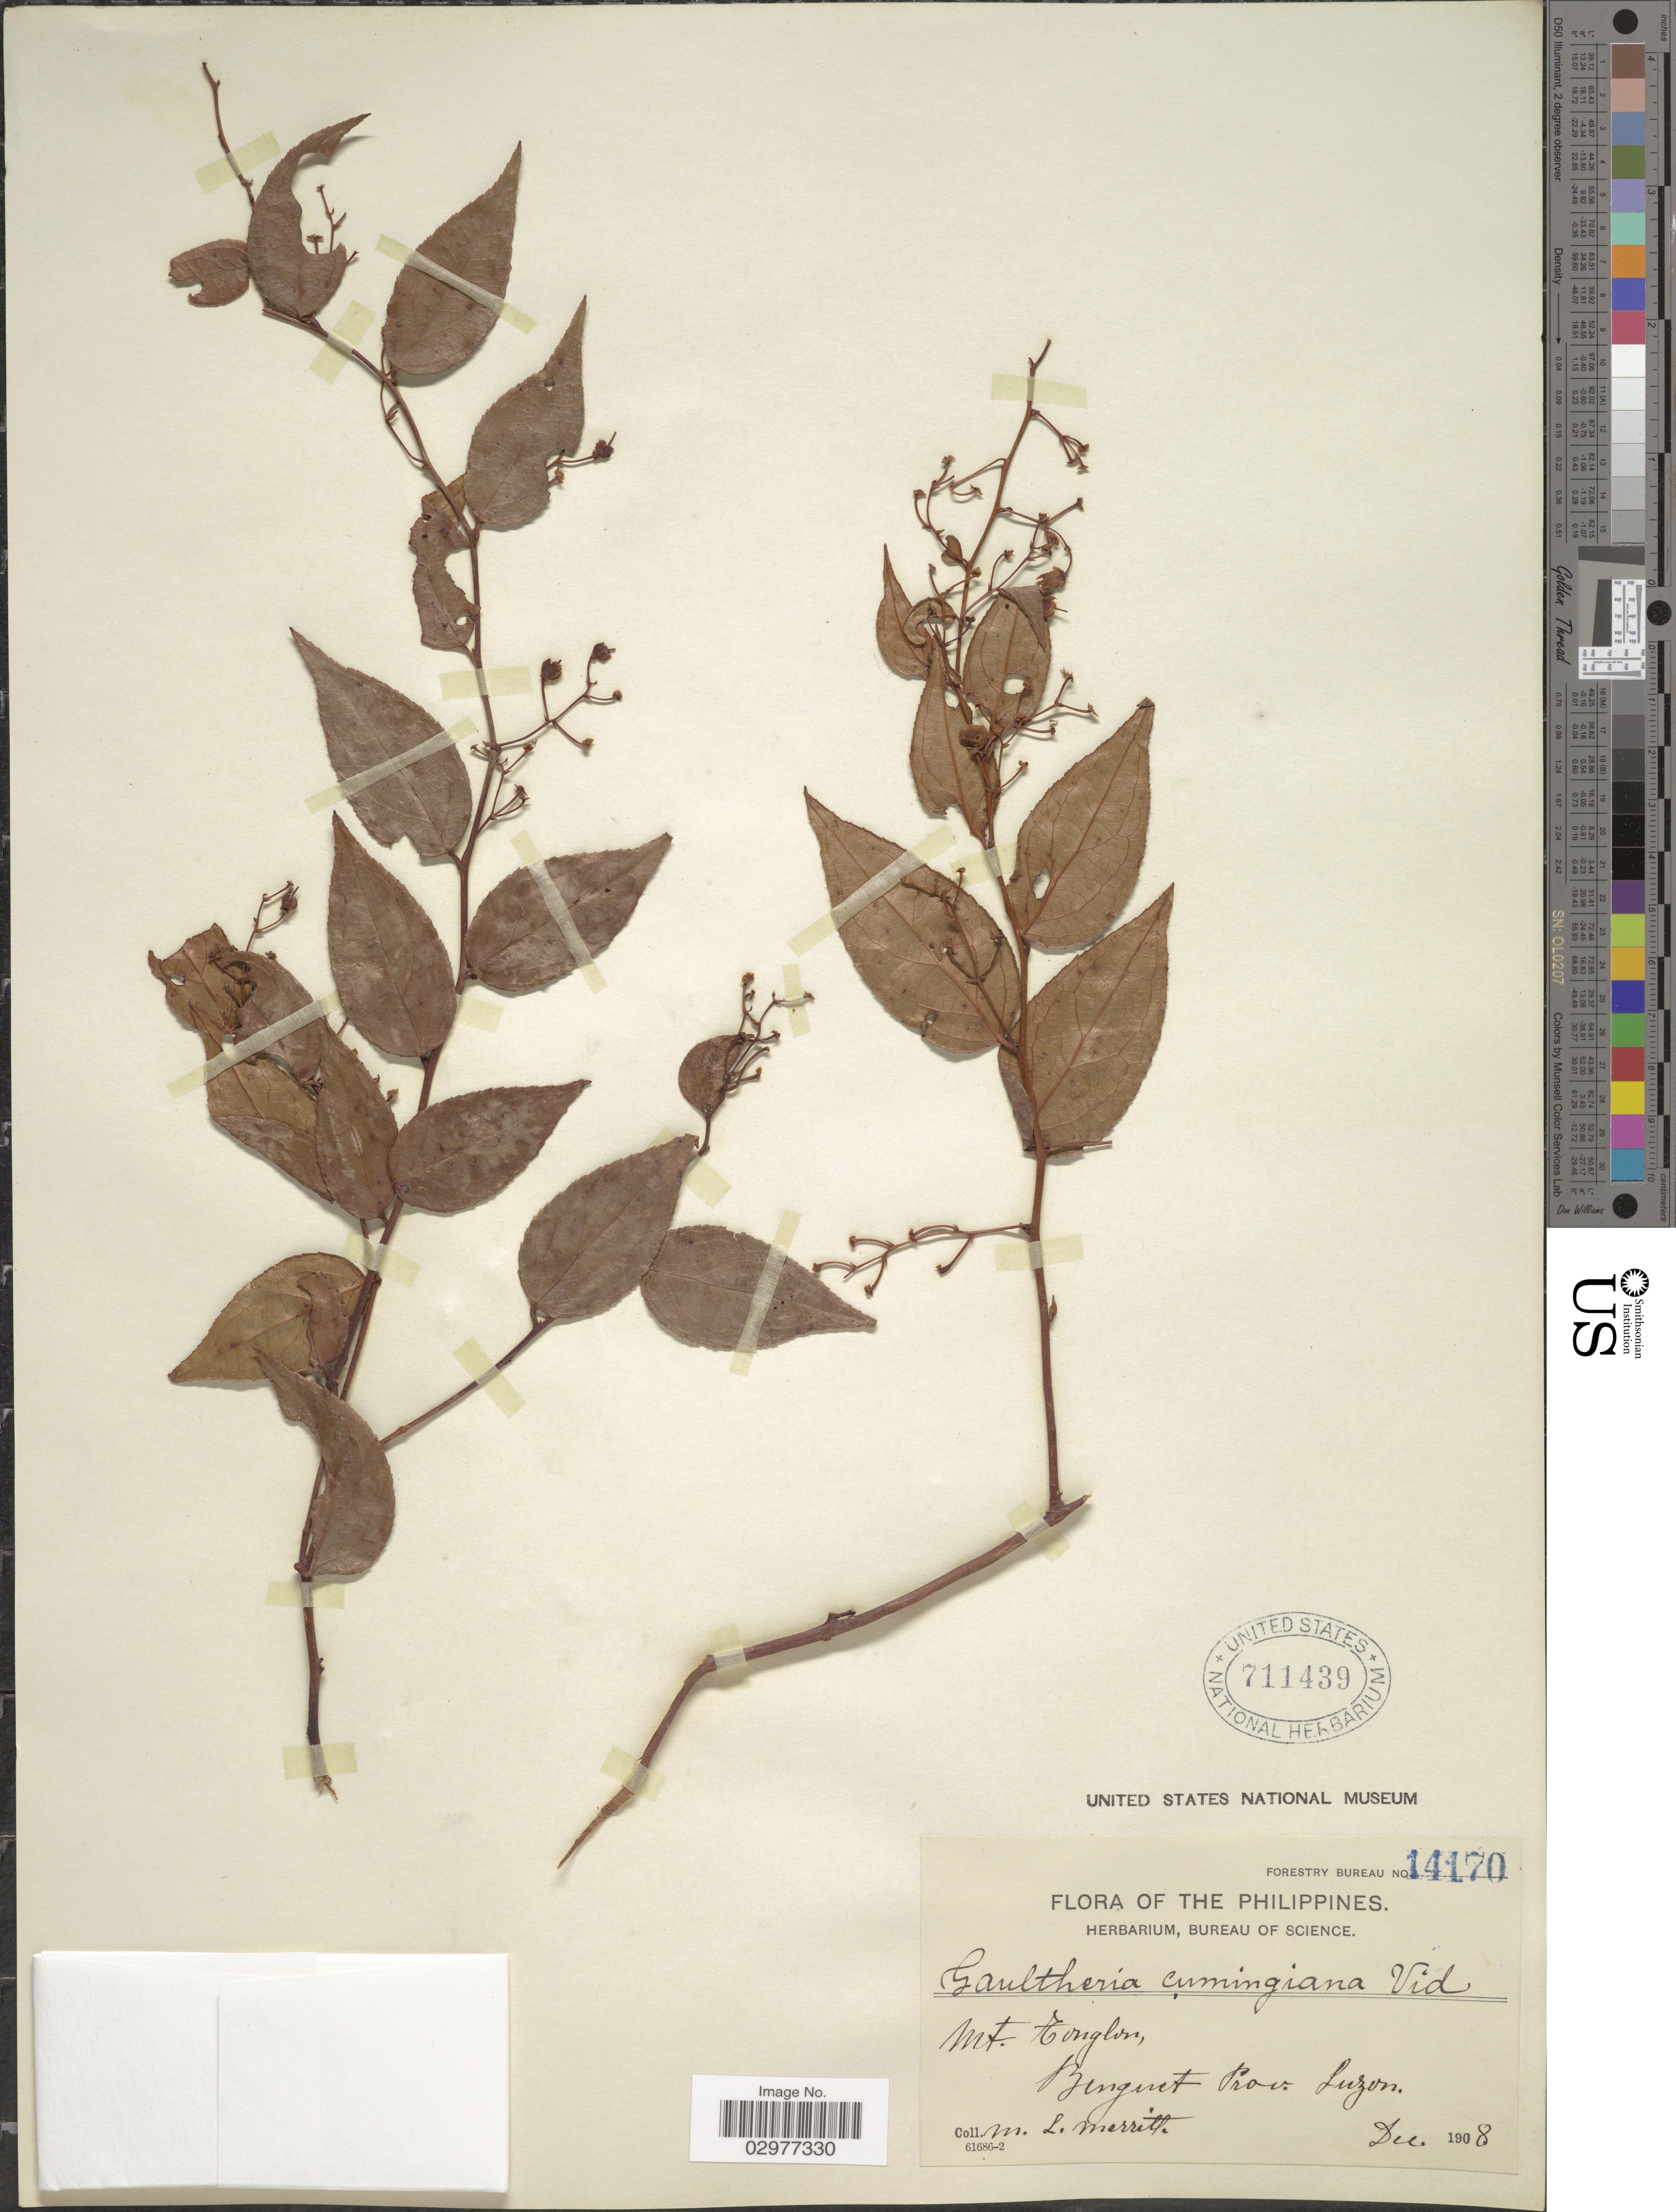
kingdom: Plantae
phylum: Tracheophyta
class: Magnoliopsida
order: Ericales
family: Ericaceae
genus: Gaultheria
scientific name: Gaultheria cumingiana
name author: S. Vidal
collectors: M. L. Merritt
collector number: Forestry Bureau 14170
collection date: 1908-12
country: Philippines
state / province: Cordillera (Administrative Region)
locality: Mt. Tonglon, Benguet Prov. Luzon.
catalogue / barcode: US 711439